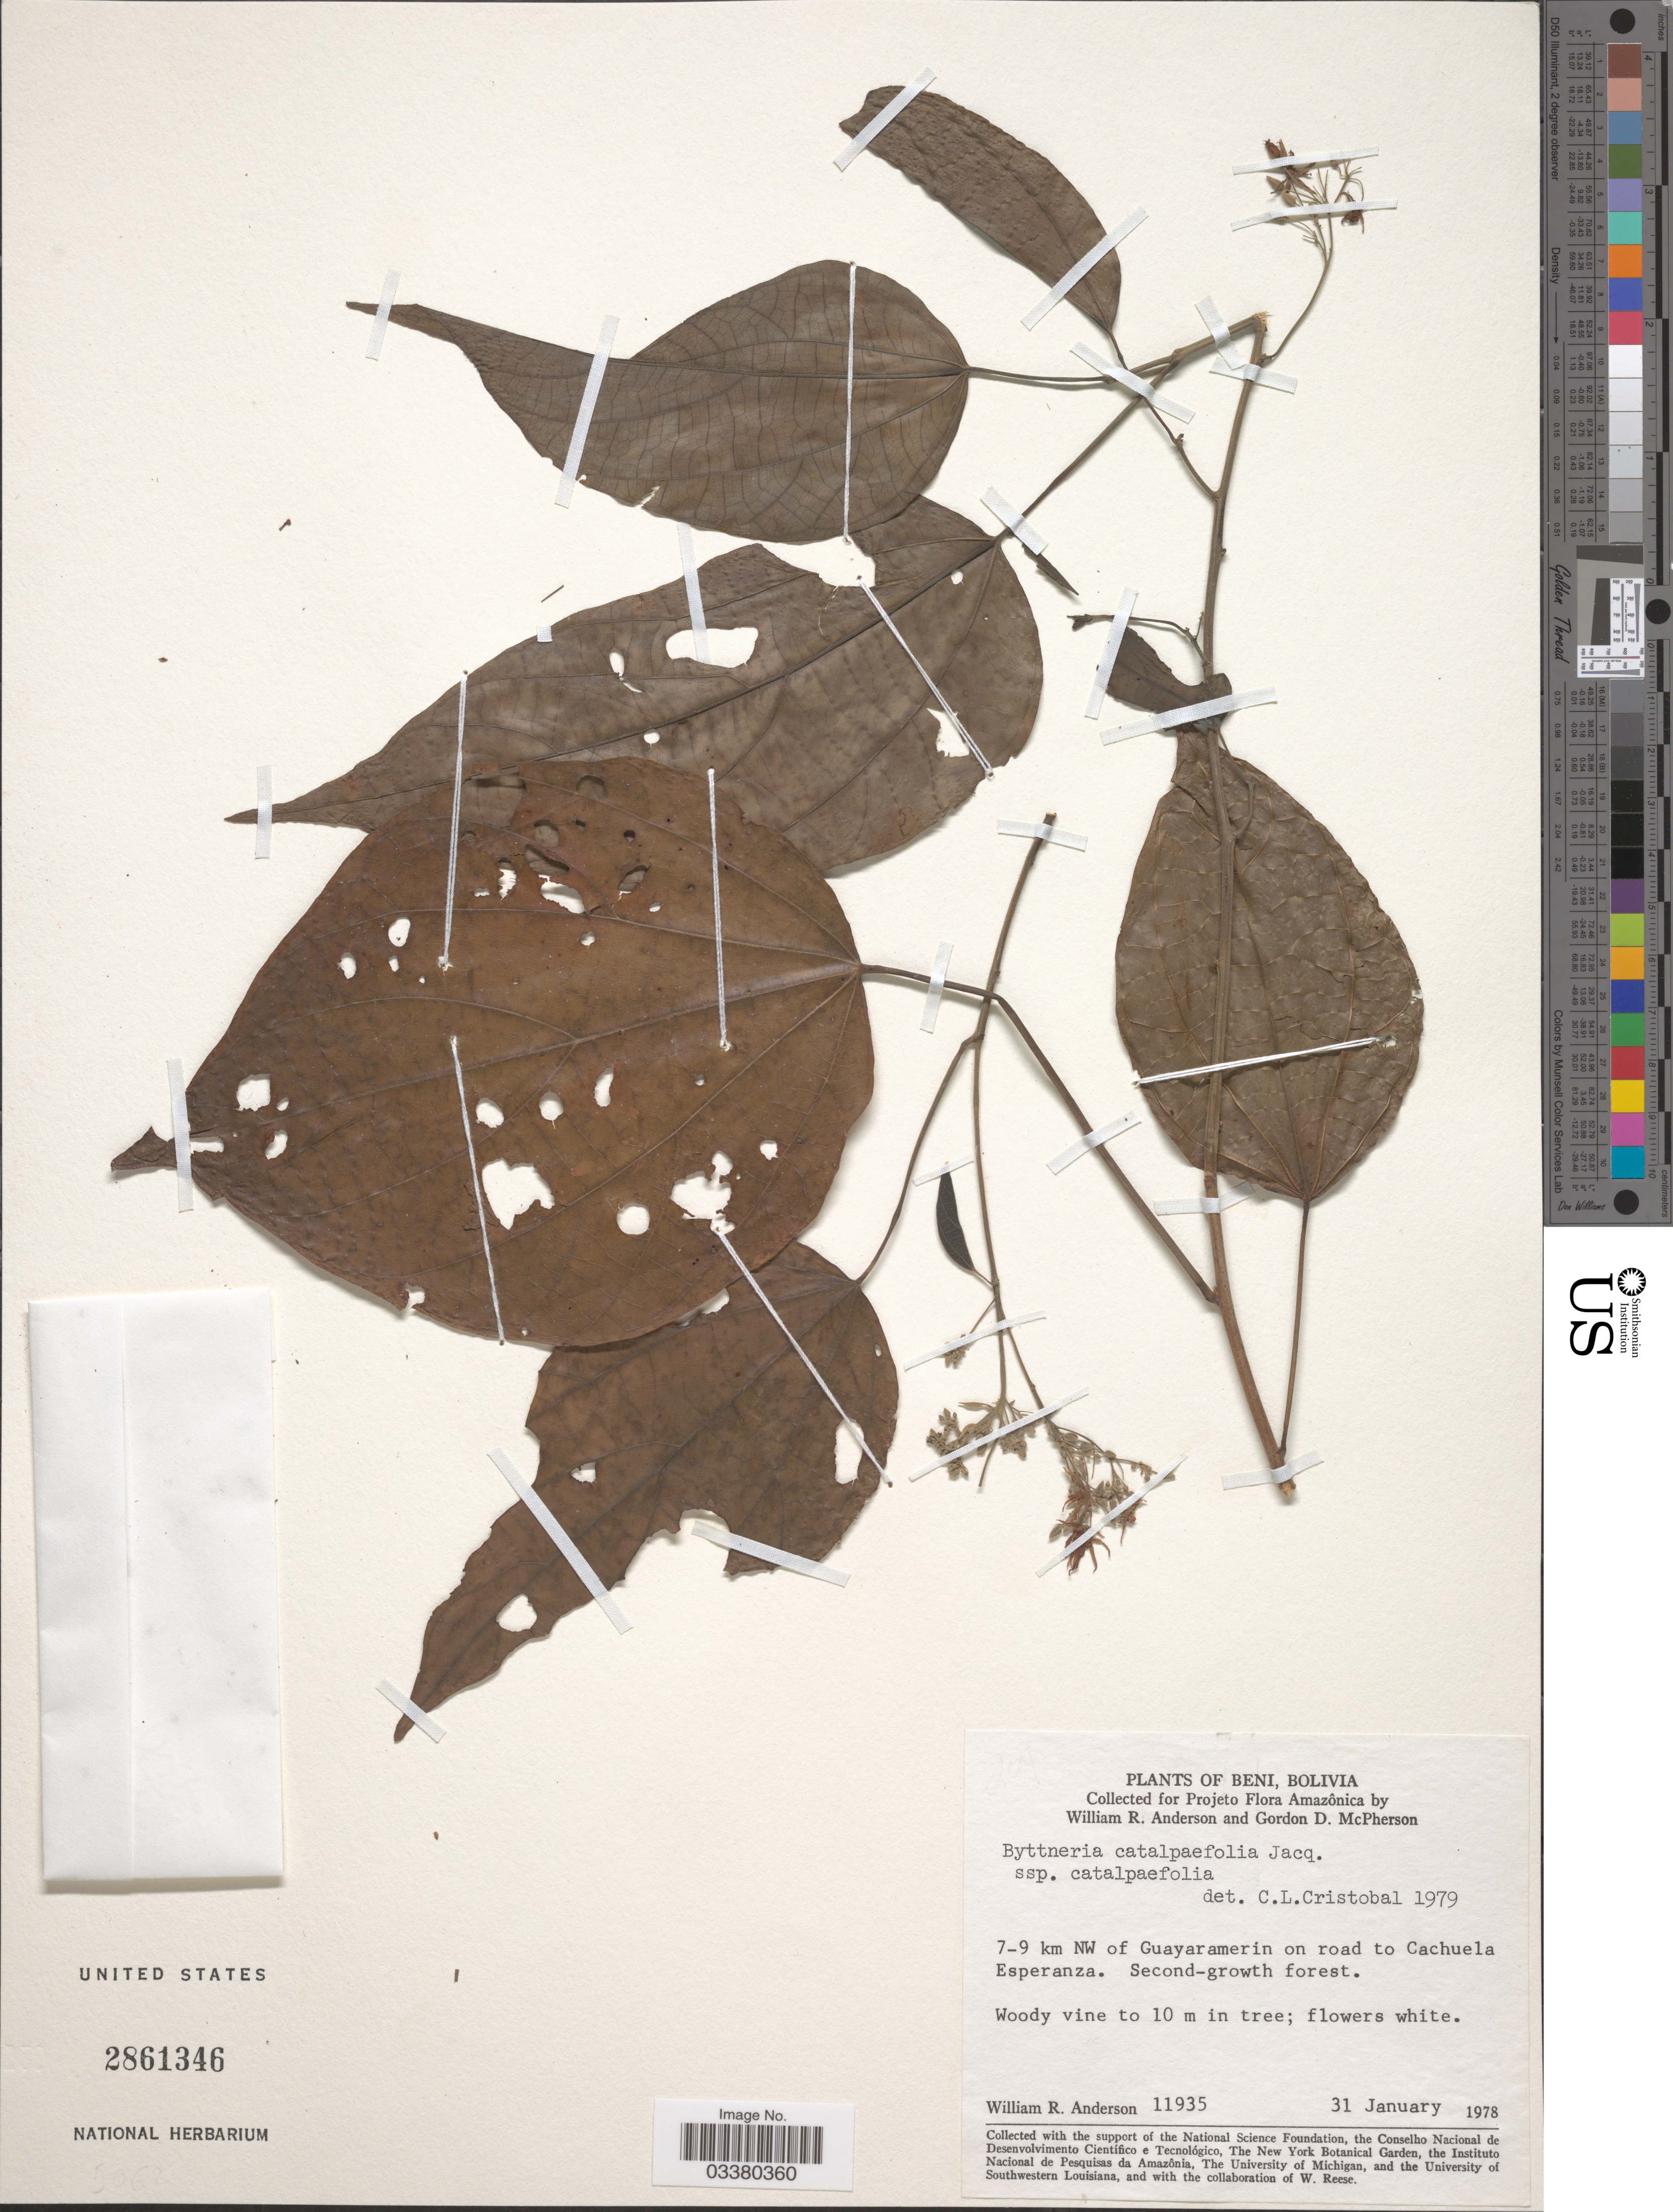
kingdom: Plantae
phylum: Tracheophyta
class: Magnoliopsida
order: Malvales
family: Malvaceae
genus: Byttneria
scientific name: Byttneria catalpifolia subsp. catalpifolia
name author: Jacq.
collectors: W. R. Anderson & G. D. McPherson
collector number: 11935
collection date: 1978-01-31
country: Bolivia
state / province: Beni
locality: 7-9 km NW of Guayaramerin on road to Cachuela Esperanza.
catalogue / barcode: US 2861346